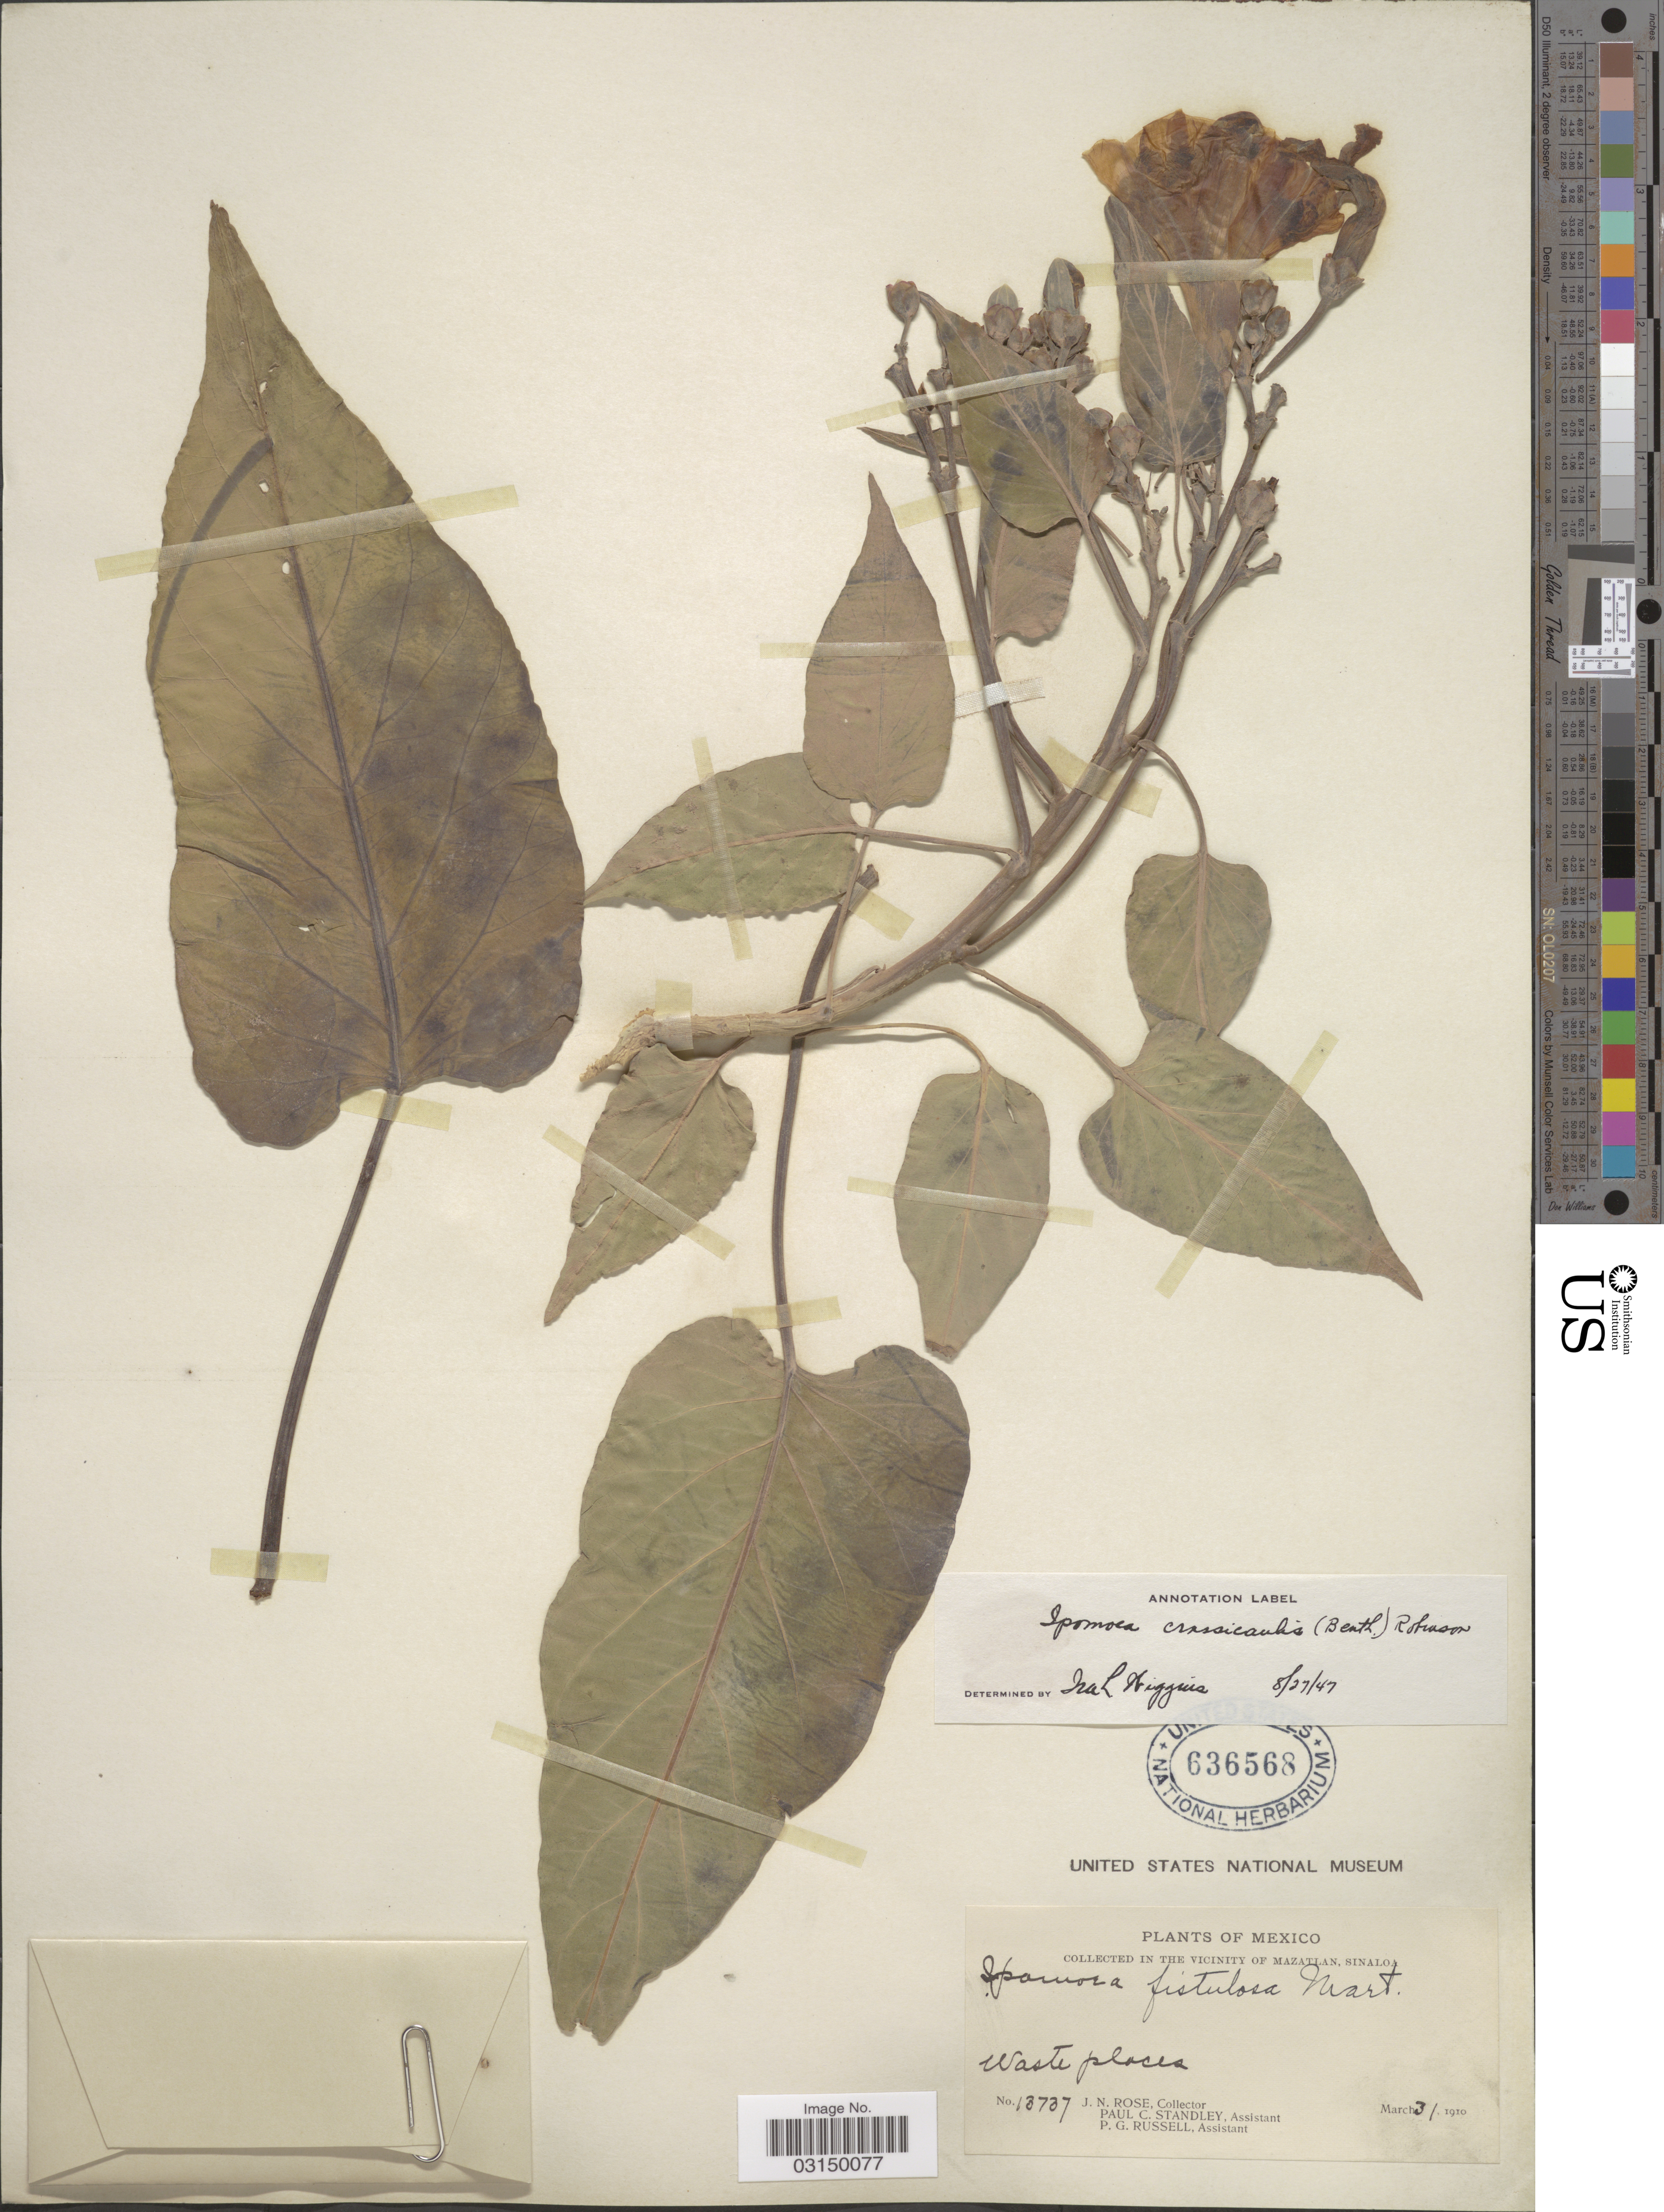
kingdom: Plantae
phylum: Tracheophyta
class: Magnoliopsida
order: Solanales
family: Convolvulaceae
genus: Ipomoea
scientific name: Ipomoea carnea subsp. fistulosa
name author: (Mart. ex Choisy) D.F. Austin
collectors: J. N. Rose, P. C. Standley & P. G. Russell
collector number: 13737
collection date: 1910-03-31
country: Mexico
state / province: Sinaloa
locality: In the vicinity of Mazatlan.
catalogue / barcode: US 636568